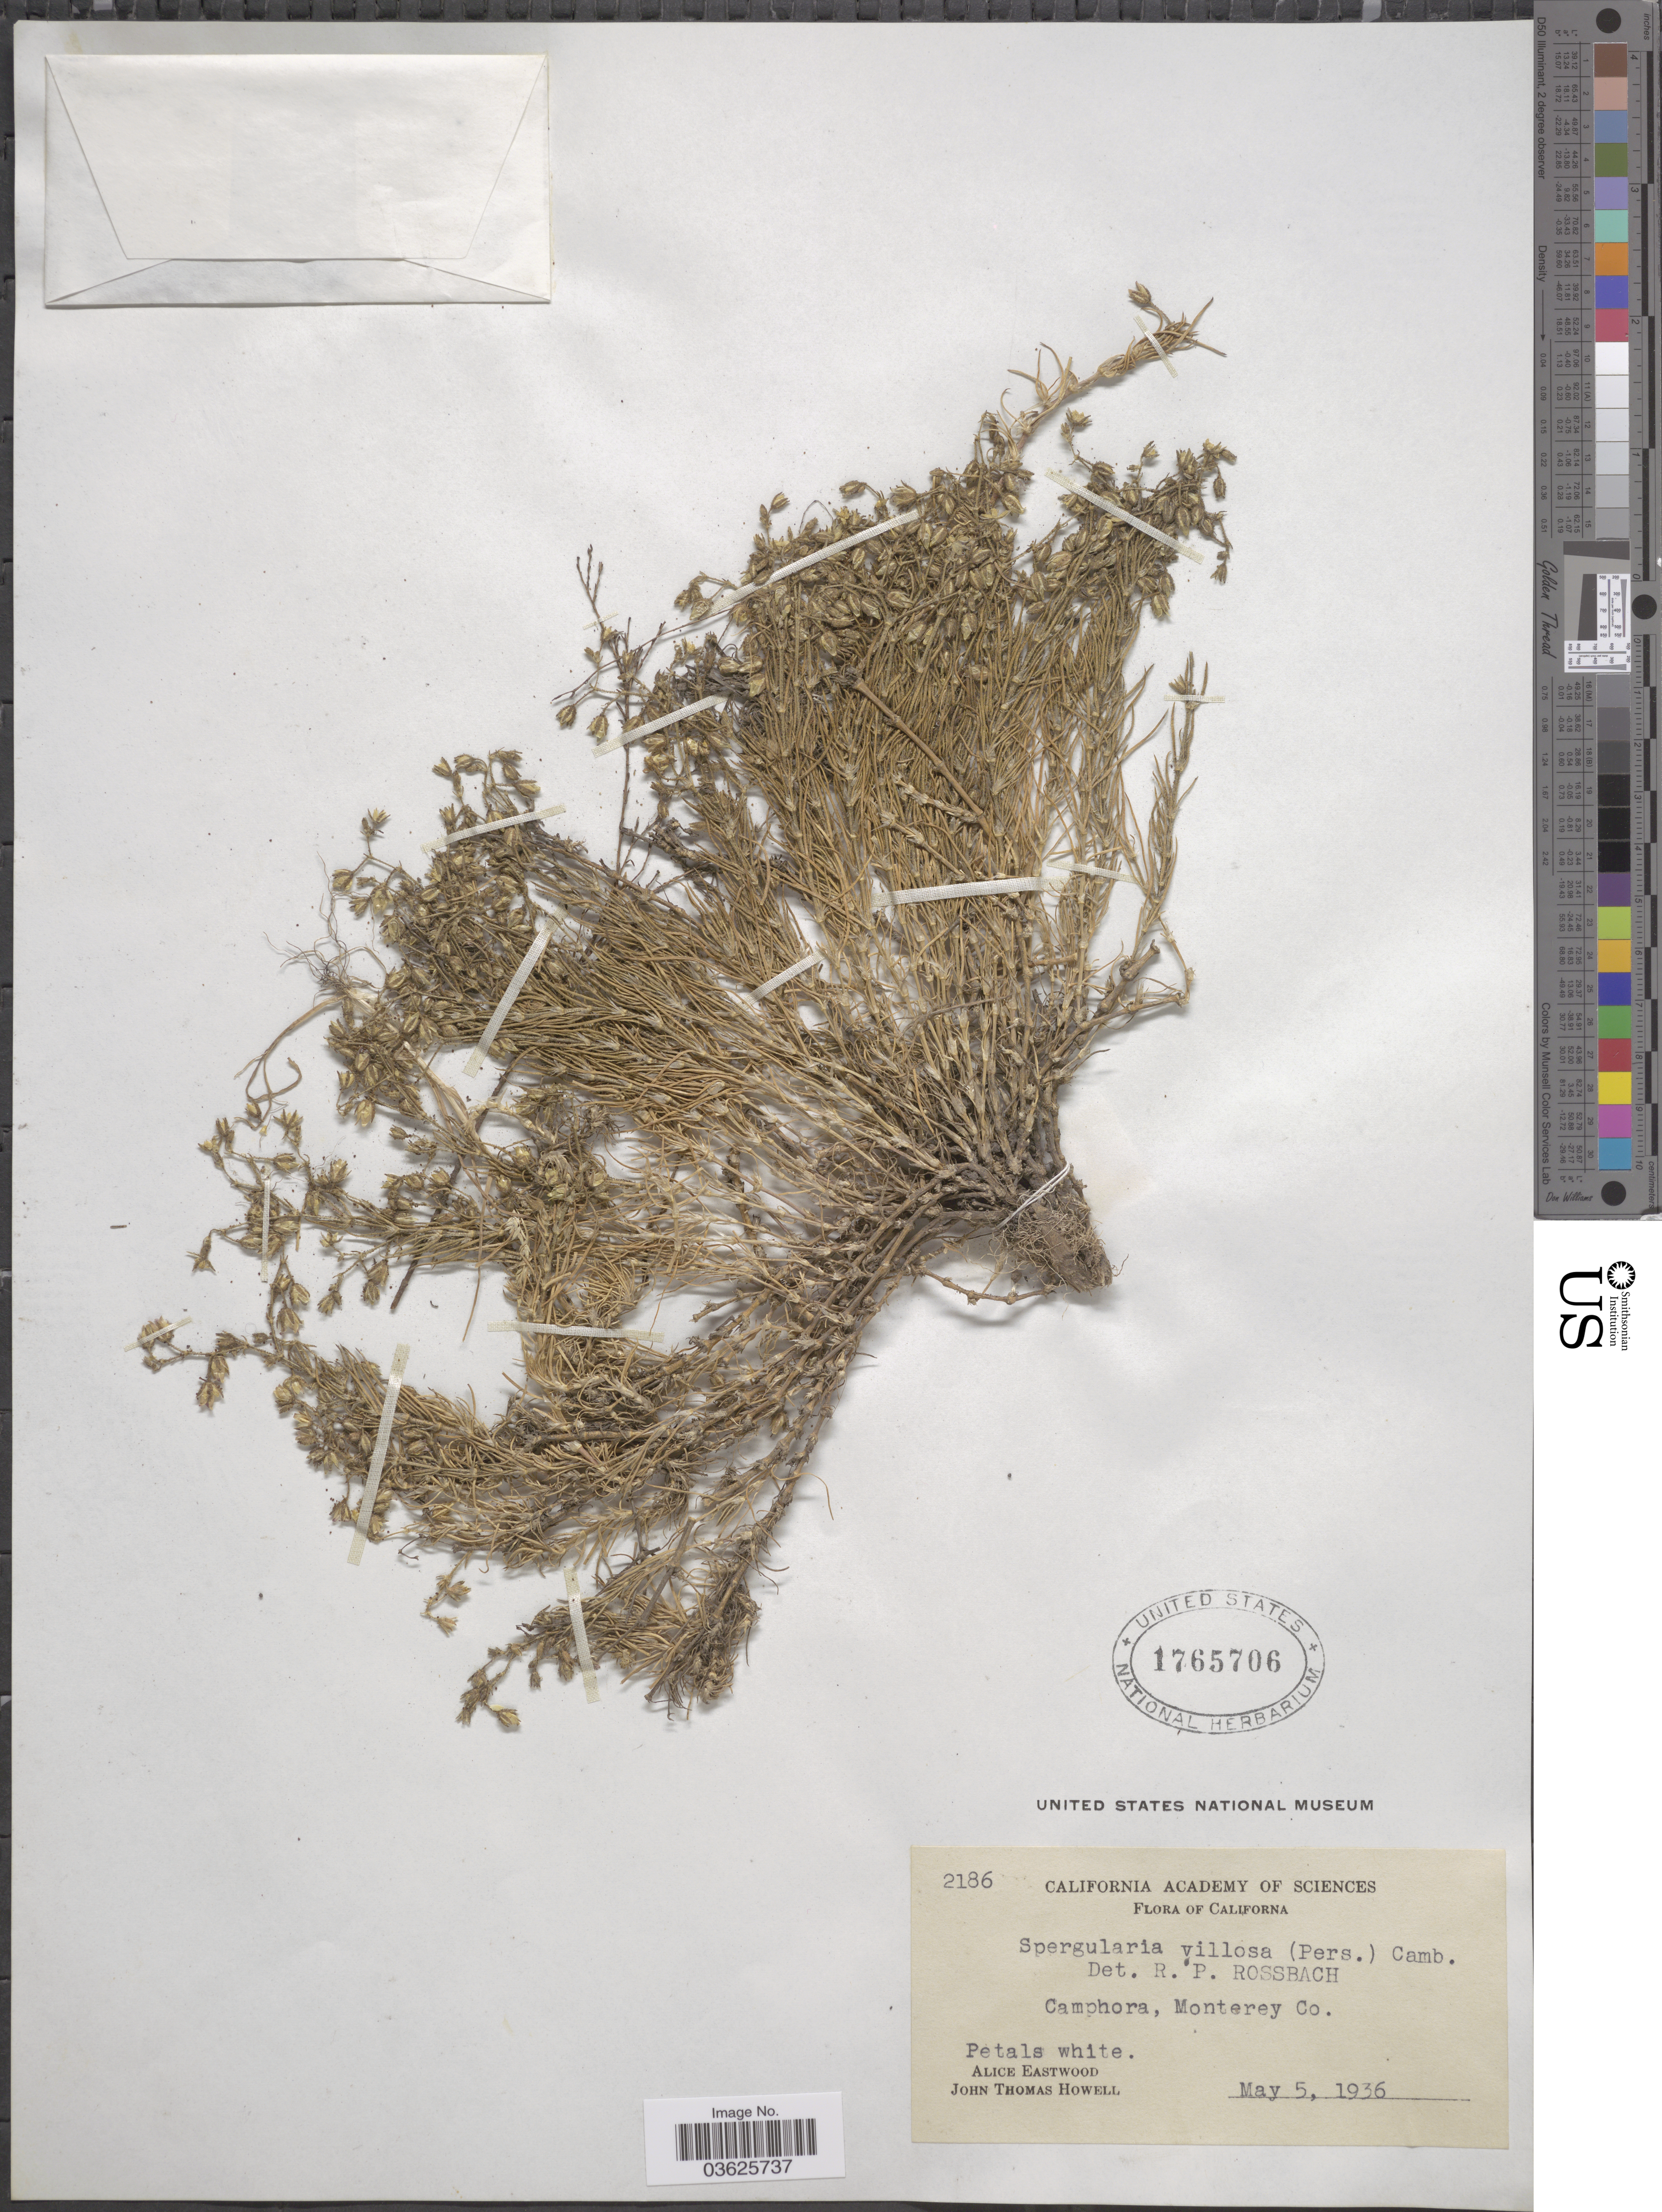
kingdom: Plantae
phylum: Tracheophyta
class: Magnoliopsida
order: Caryophyllales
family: Caryophyllaceae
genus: Spergularia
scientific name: Spergularia villosa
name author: (Pers.) Cambess.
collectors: A. Eastwood & J. T. Howell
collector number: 2186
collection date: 1936-05-05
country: United States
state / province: California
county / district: Monterey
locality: Camphora, Monterey Co.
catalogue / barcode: US 1765706